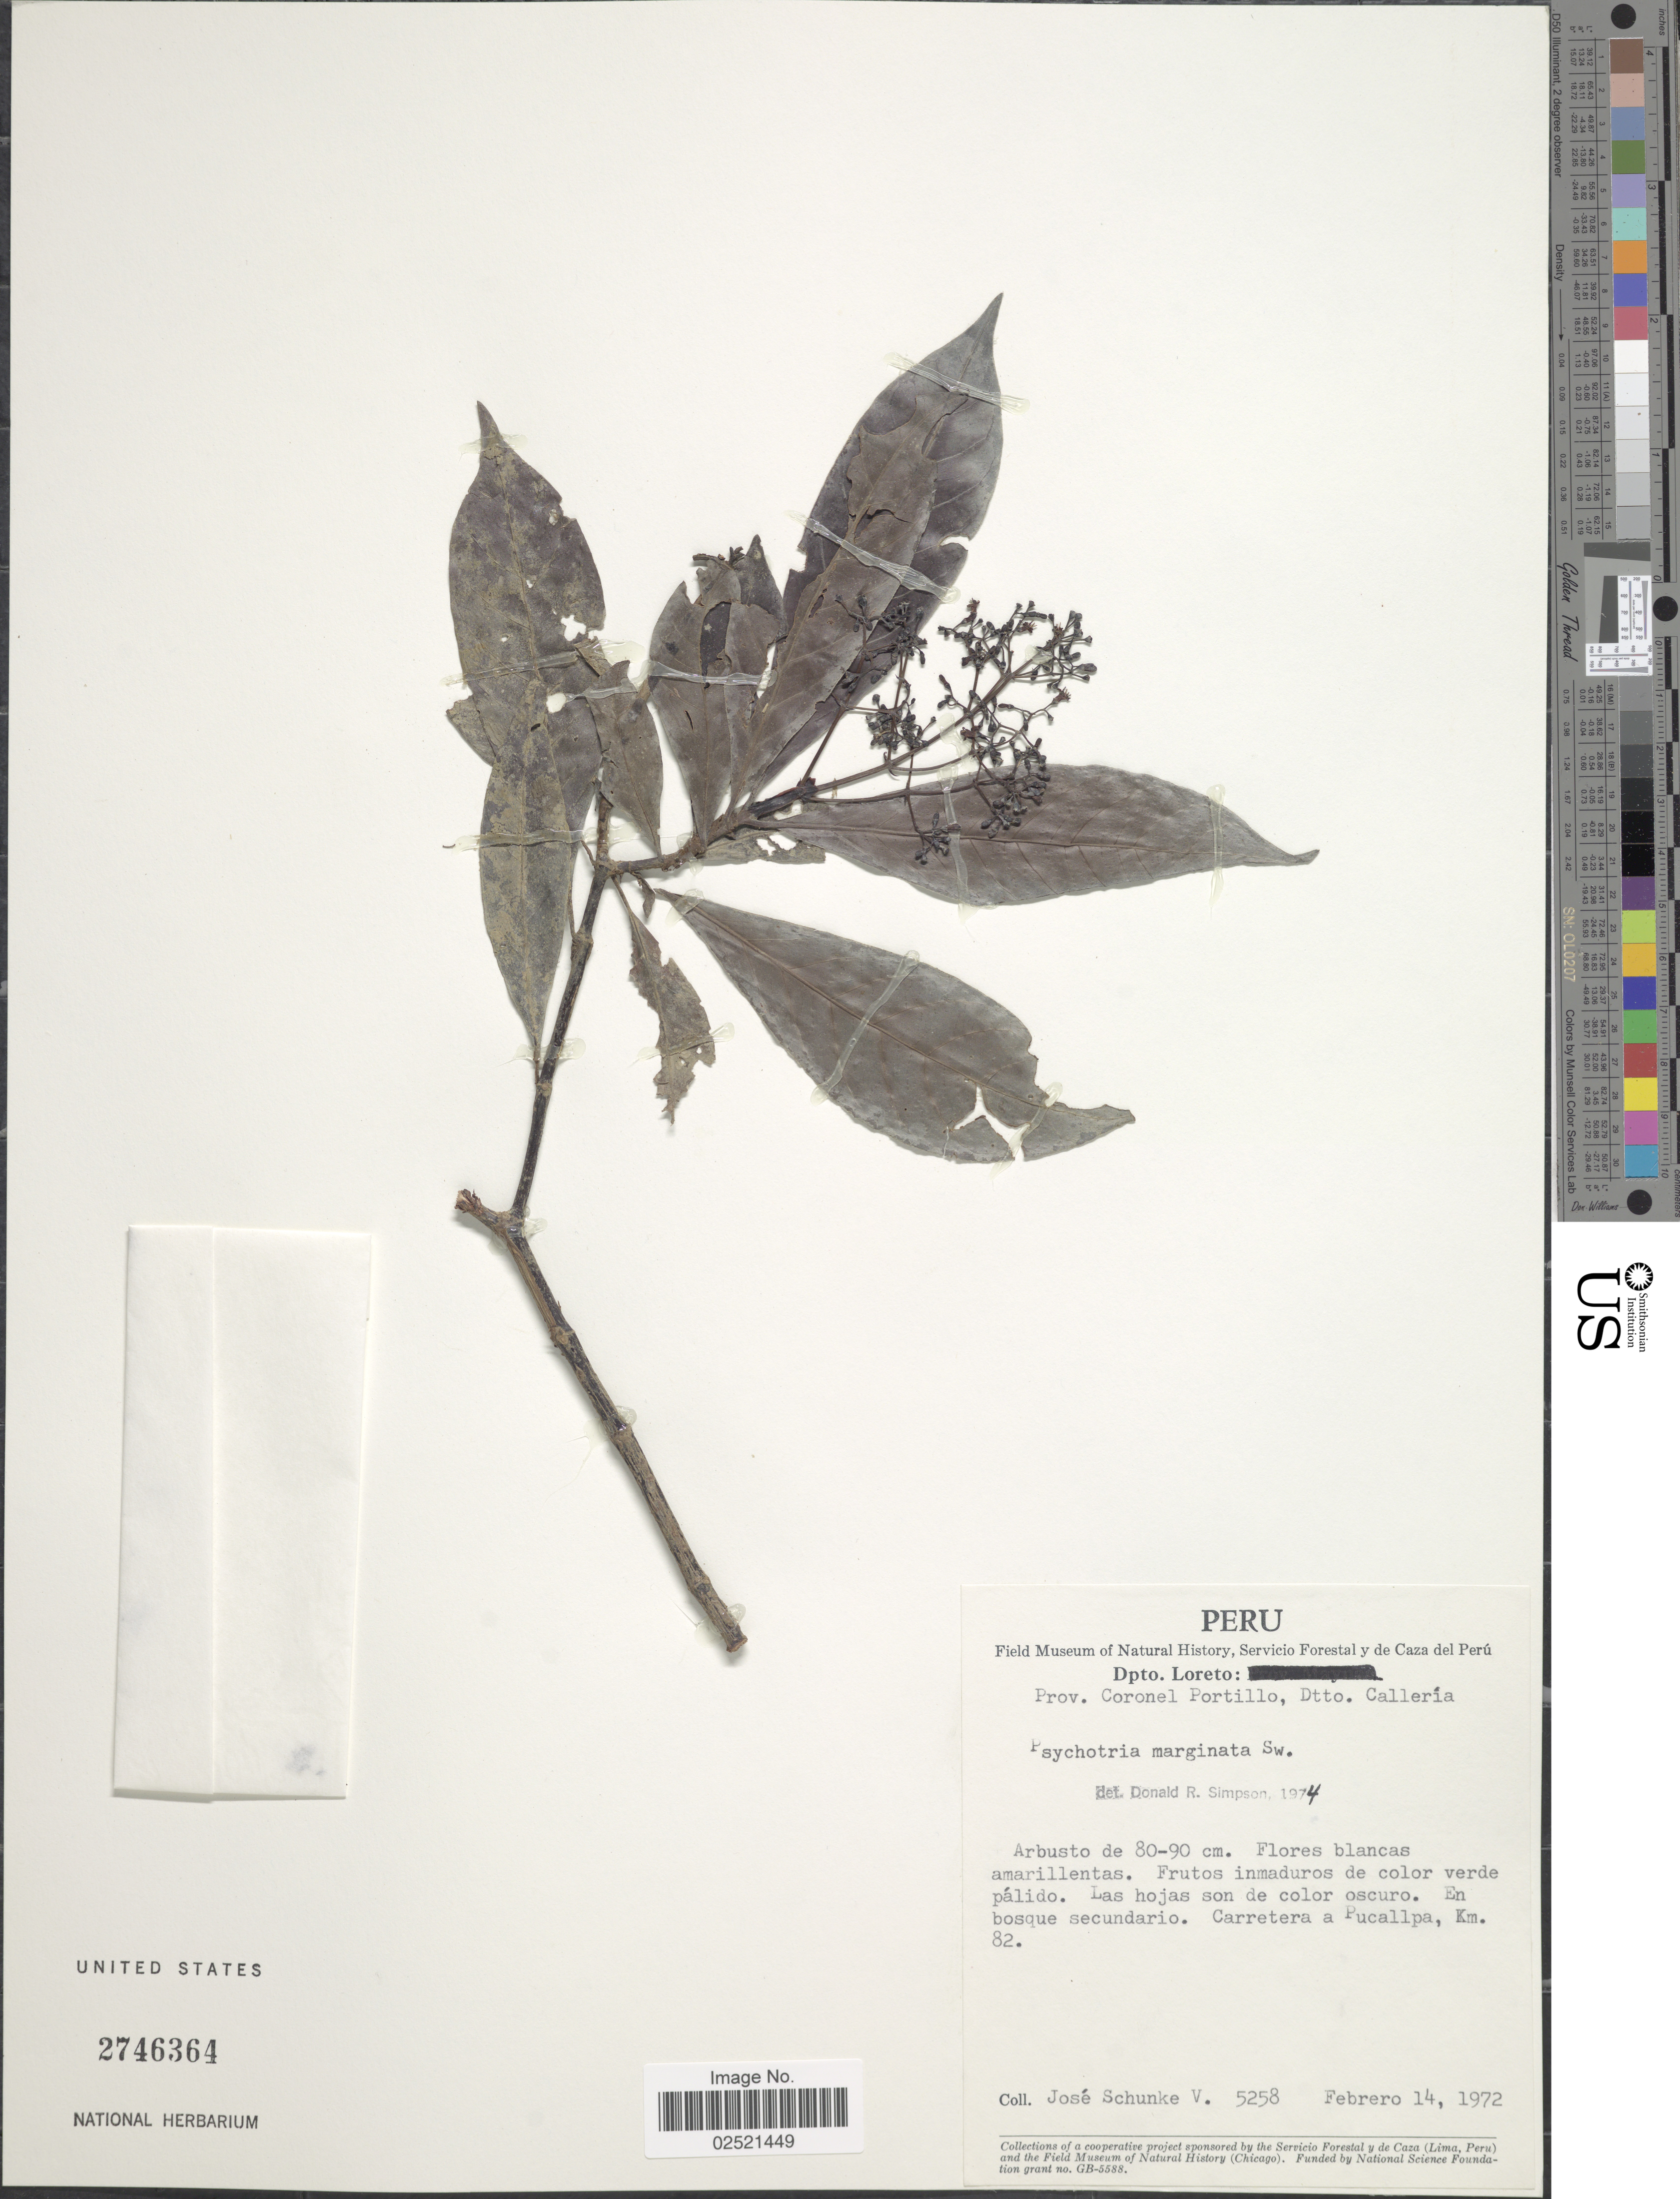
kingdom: Plantae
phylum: Tracheophyta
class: Magnoliopsida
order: Gentianales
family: Rubiaceae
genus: Psychotria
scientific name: Psychotria marginata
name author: Sw.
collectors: J. Schunke Vigo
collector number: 5258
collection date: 1972-02-14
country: Peru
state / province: Loreto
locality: Prov. Coronel Portillo, Dtto. Calleria, Carretera a Pucallpa, Km. 82.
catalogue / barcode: US 2746364